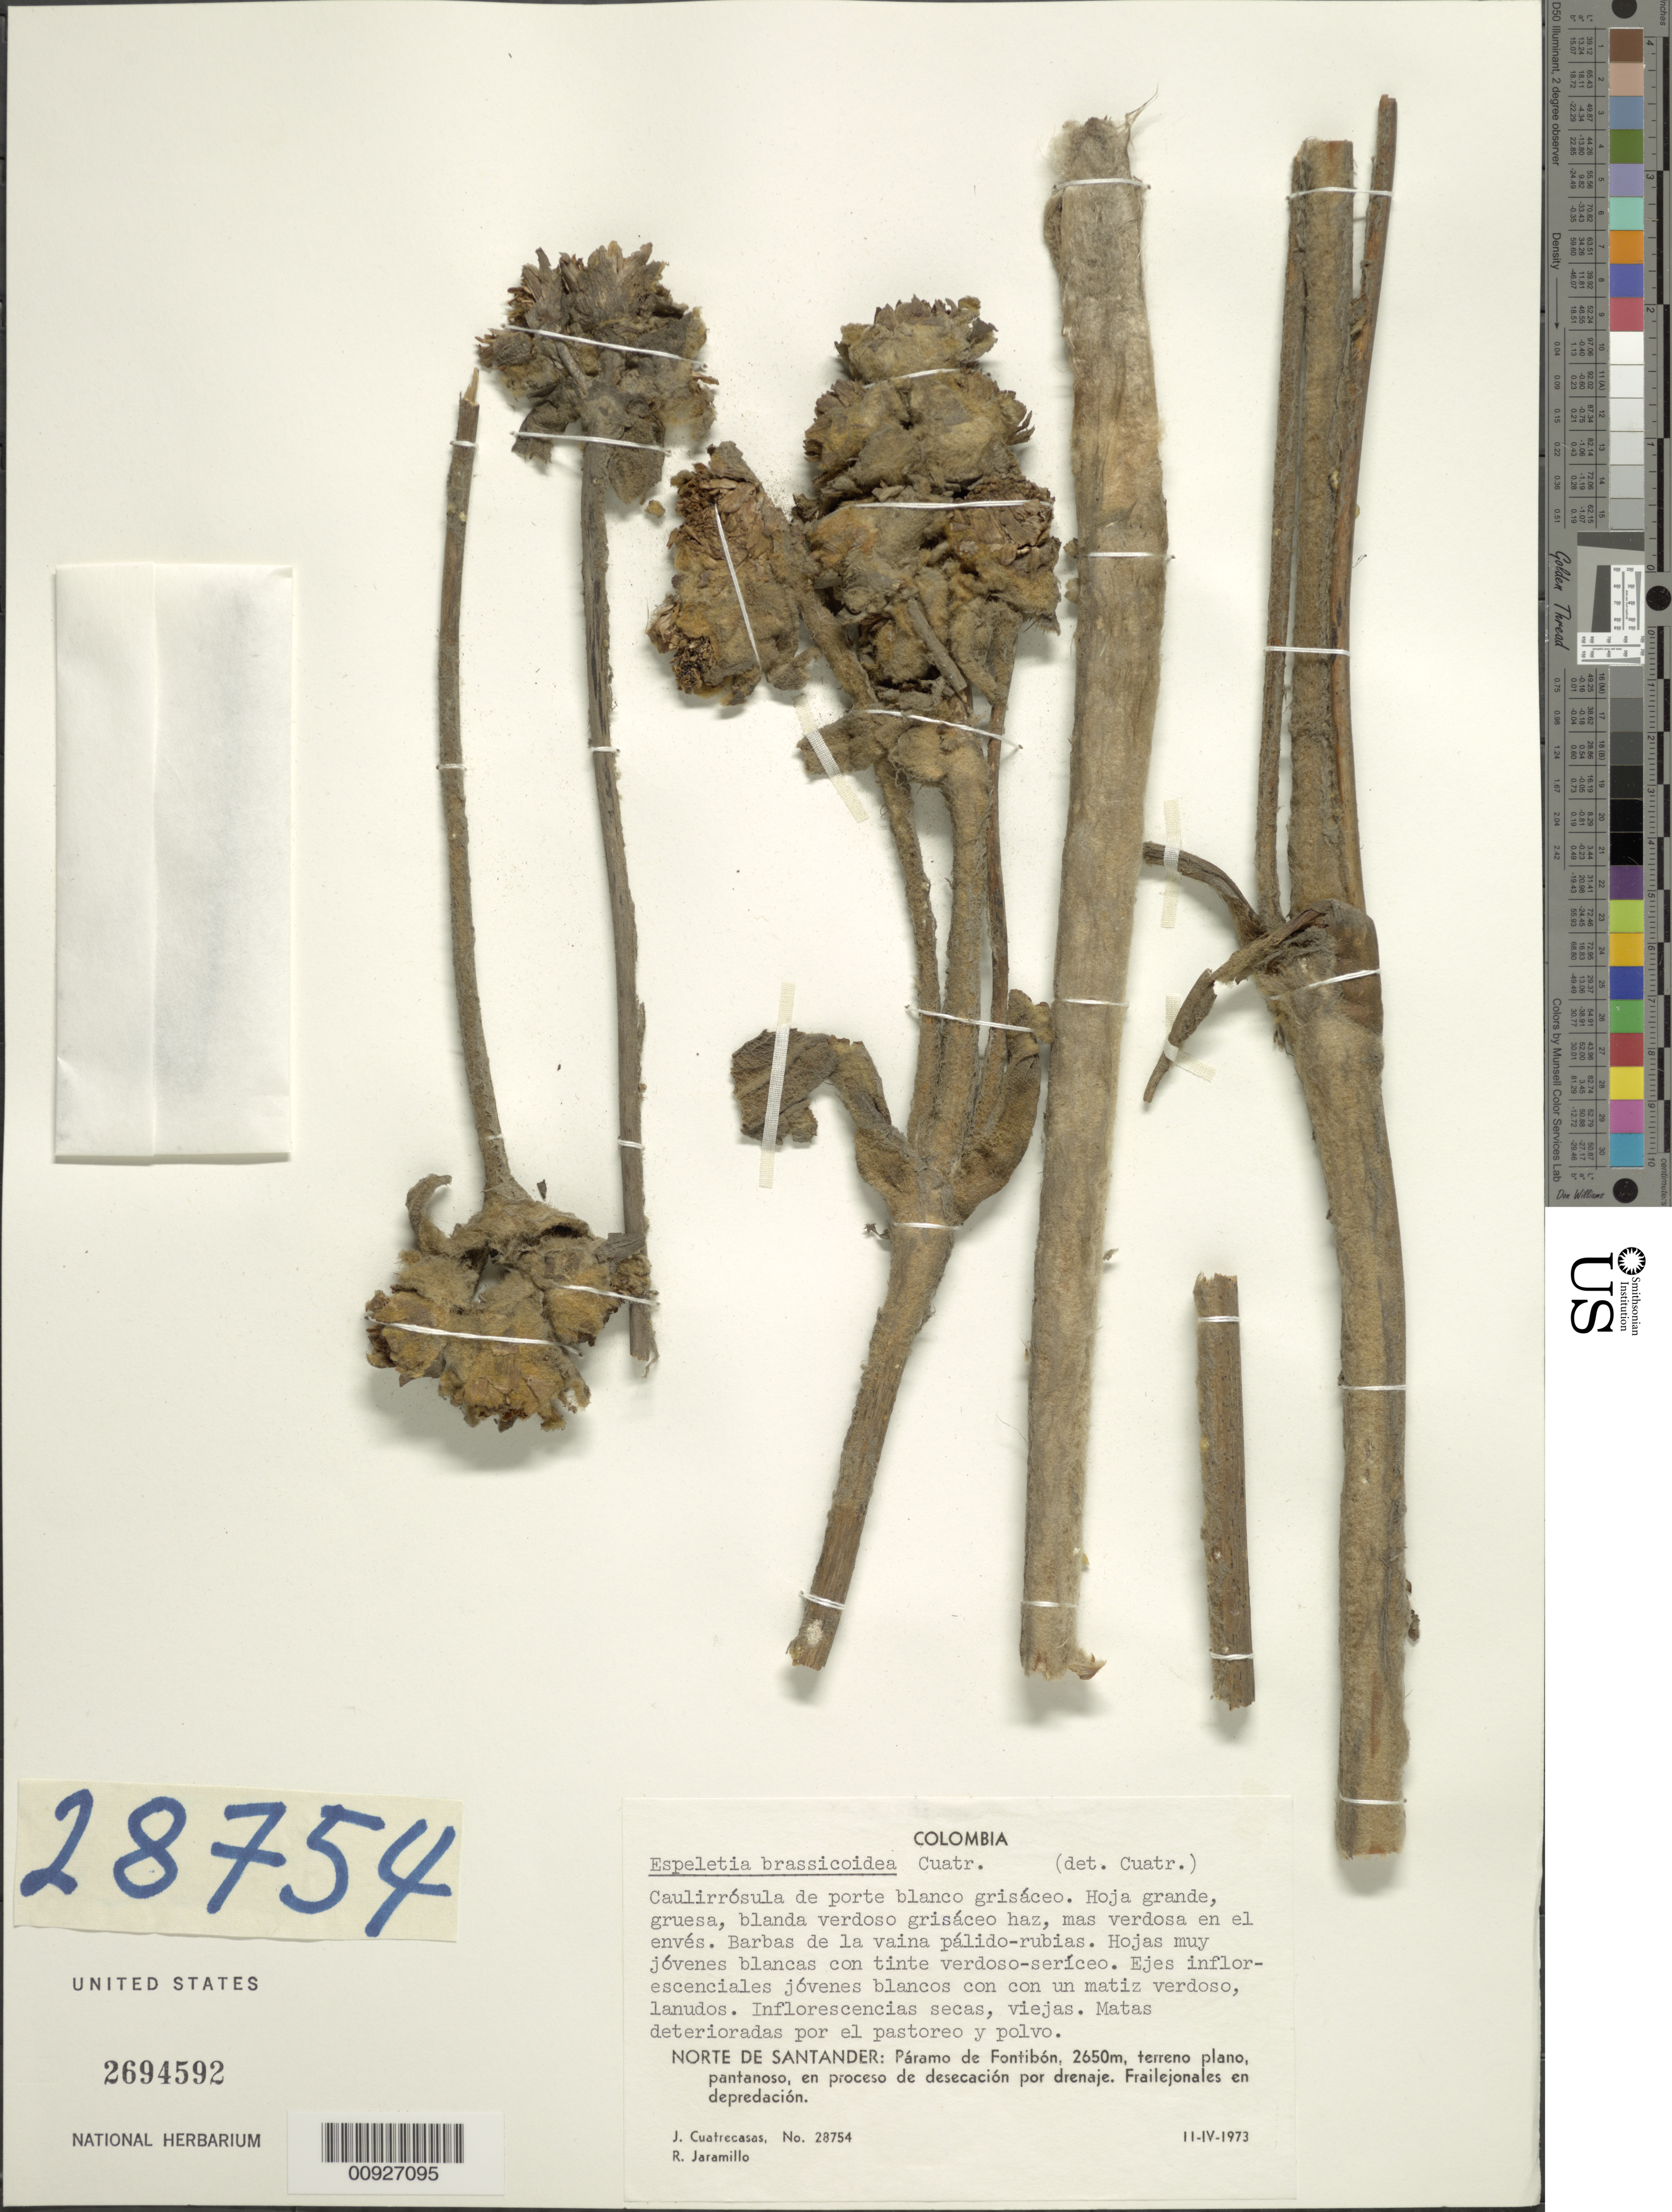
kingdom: Plantae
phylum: Tracheophyta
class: Magnoliopsida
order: Asterales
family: Asteraceae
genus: Espeletia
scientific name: Espeletia brassicoidea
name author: Cuatrec.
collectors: J. Cuatrecasas & R. Jaramillo M.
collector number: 28754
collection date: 1973-04-11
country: Colombia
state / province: Norte de Santander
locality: P. de Fontibón.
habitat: Terreno plano, pantanoso, en proceso de desecación por drenaje. Frailejonales en depredación.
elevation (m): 2650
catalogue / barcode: US 2694592